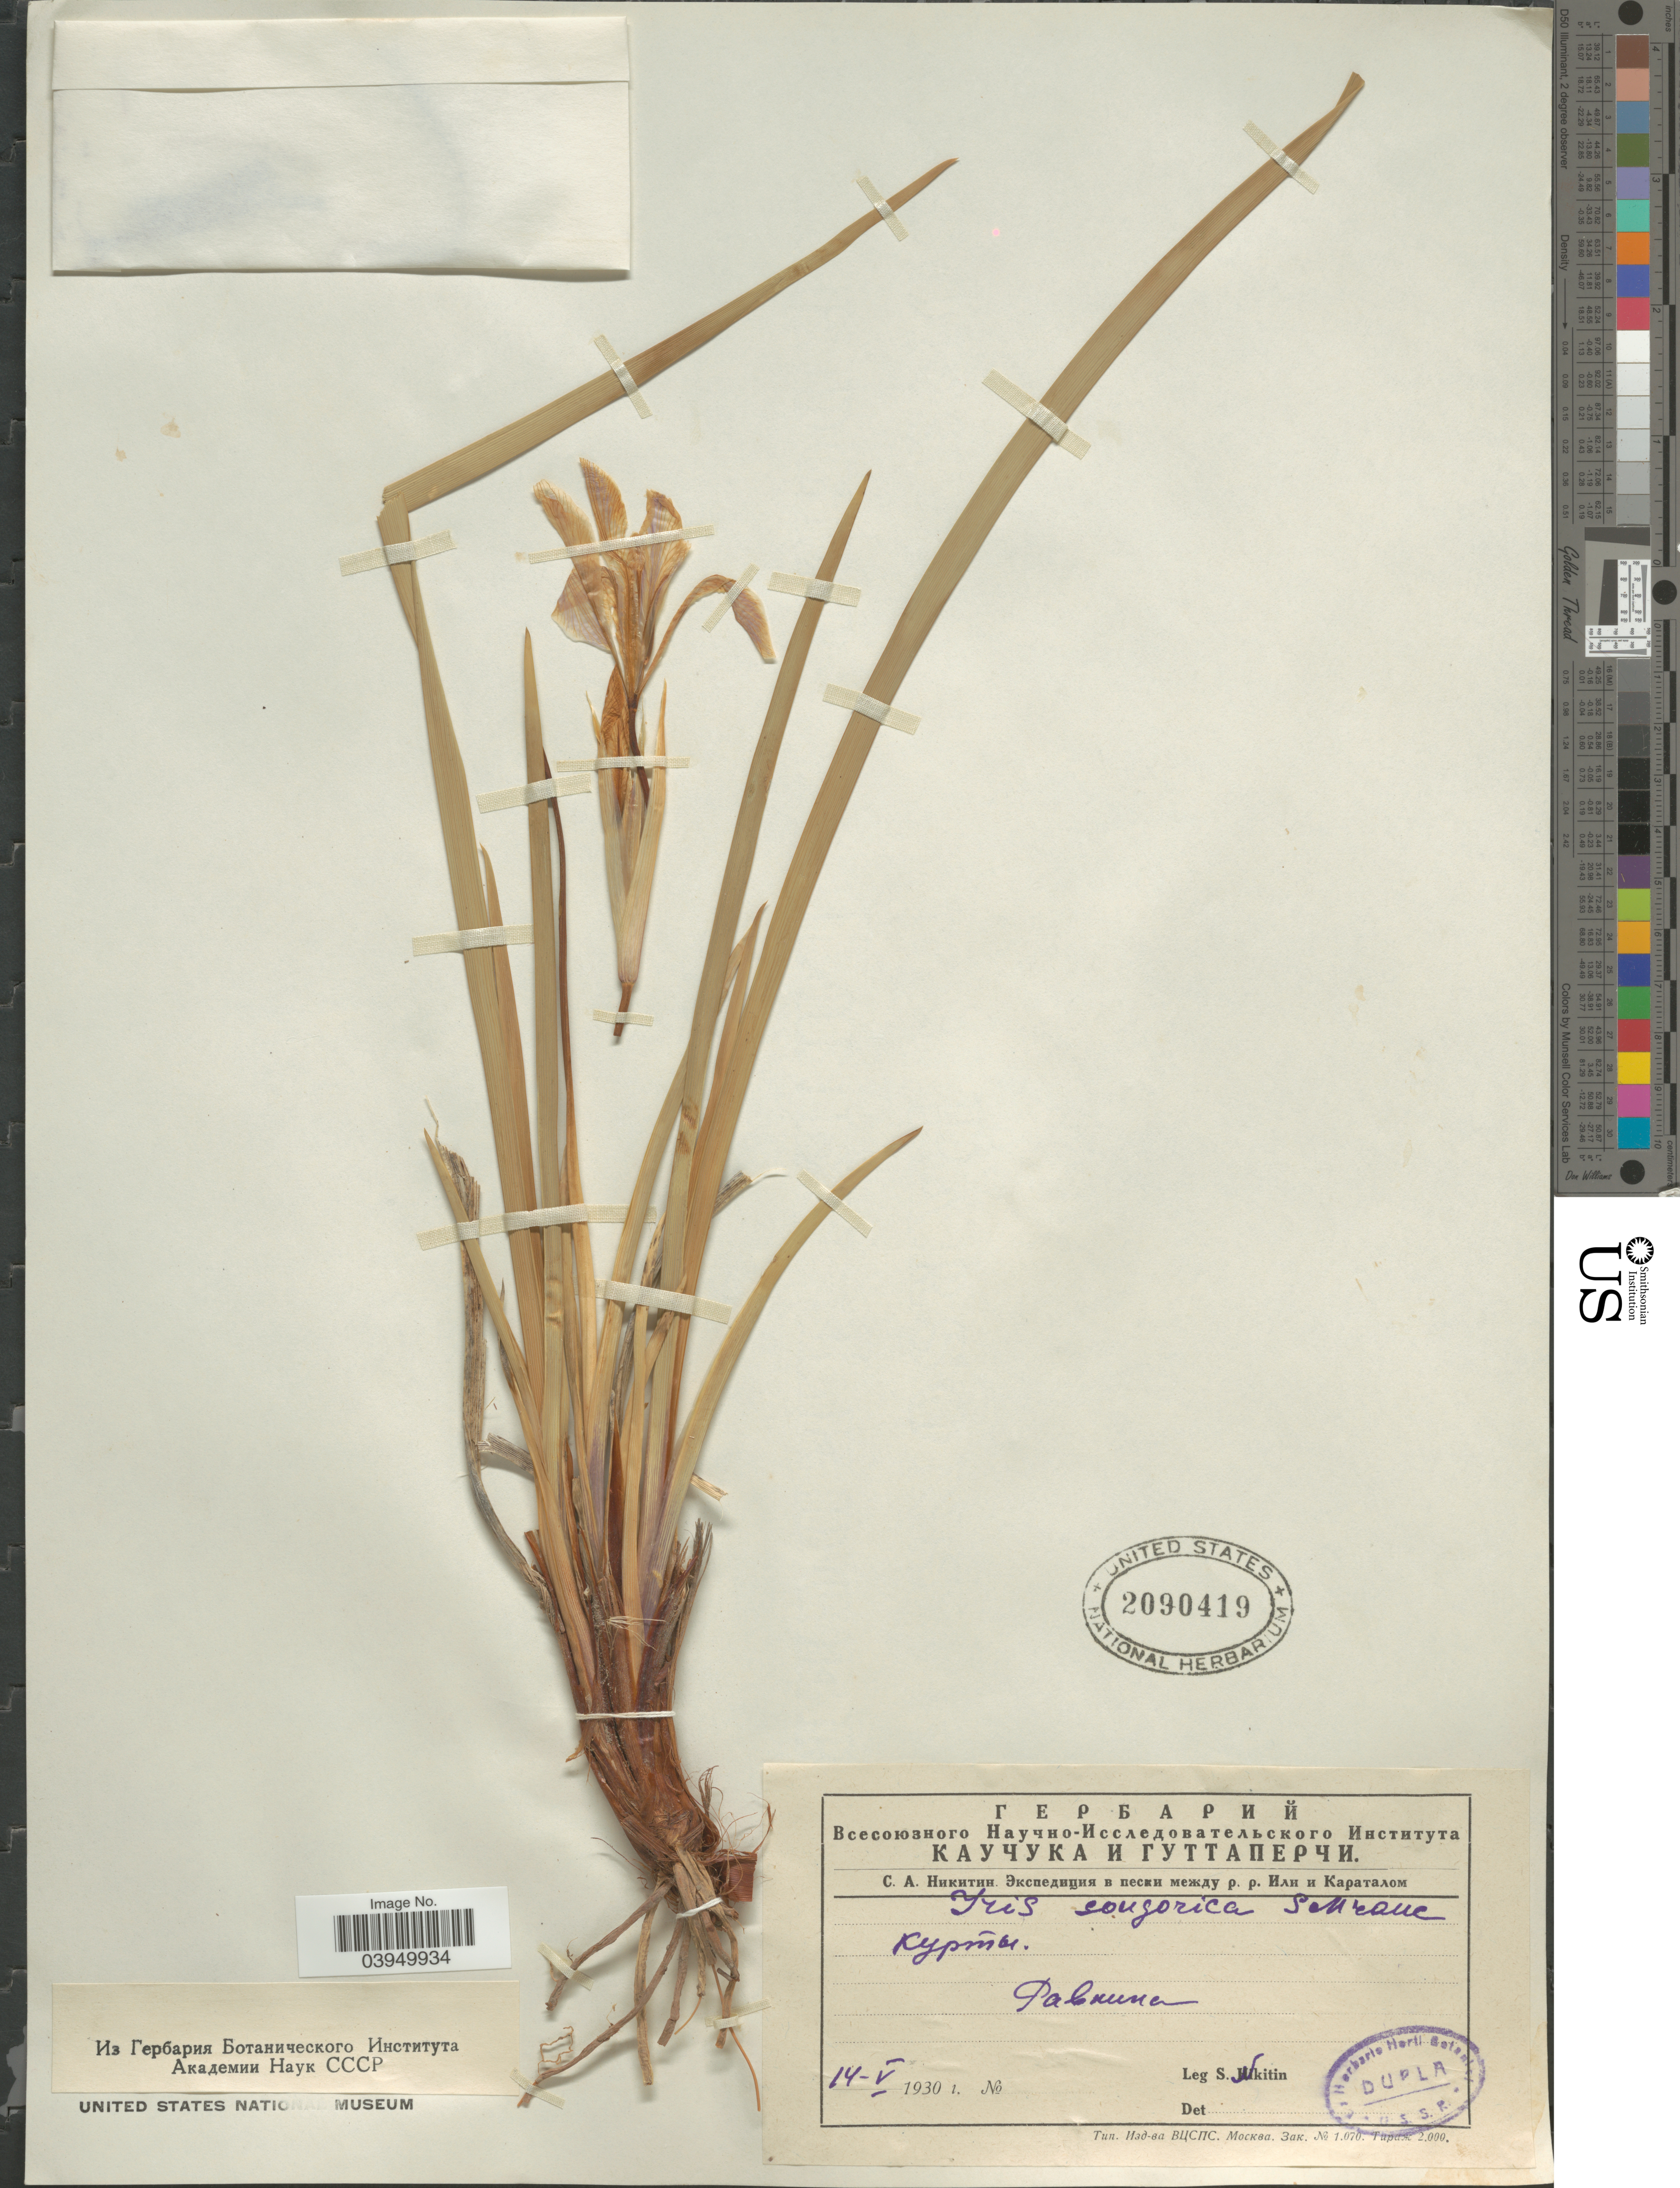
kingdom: Plantae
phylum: Tracheophyta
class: Liliopsida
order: Asparagales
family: Iridaceae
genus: Iris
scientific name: Iris songarica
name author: Schrenk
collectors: S. A. Nikitin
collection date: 1930-05-14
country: Kazakhstan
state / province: Almaty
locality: Between rivers Ili and Qaratal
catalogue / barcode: US 2090419